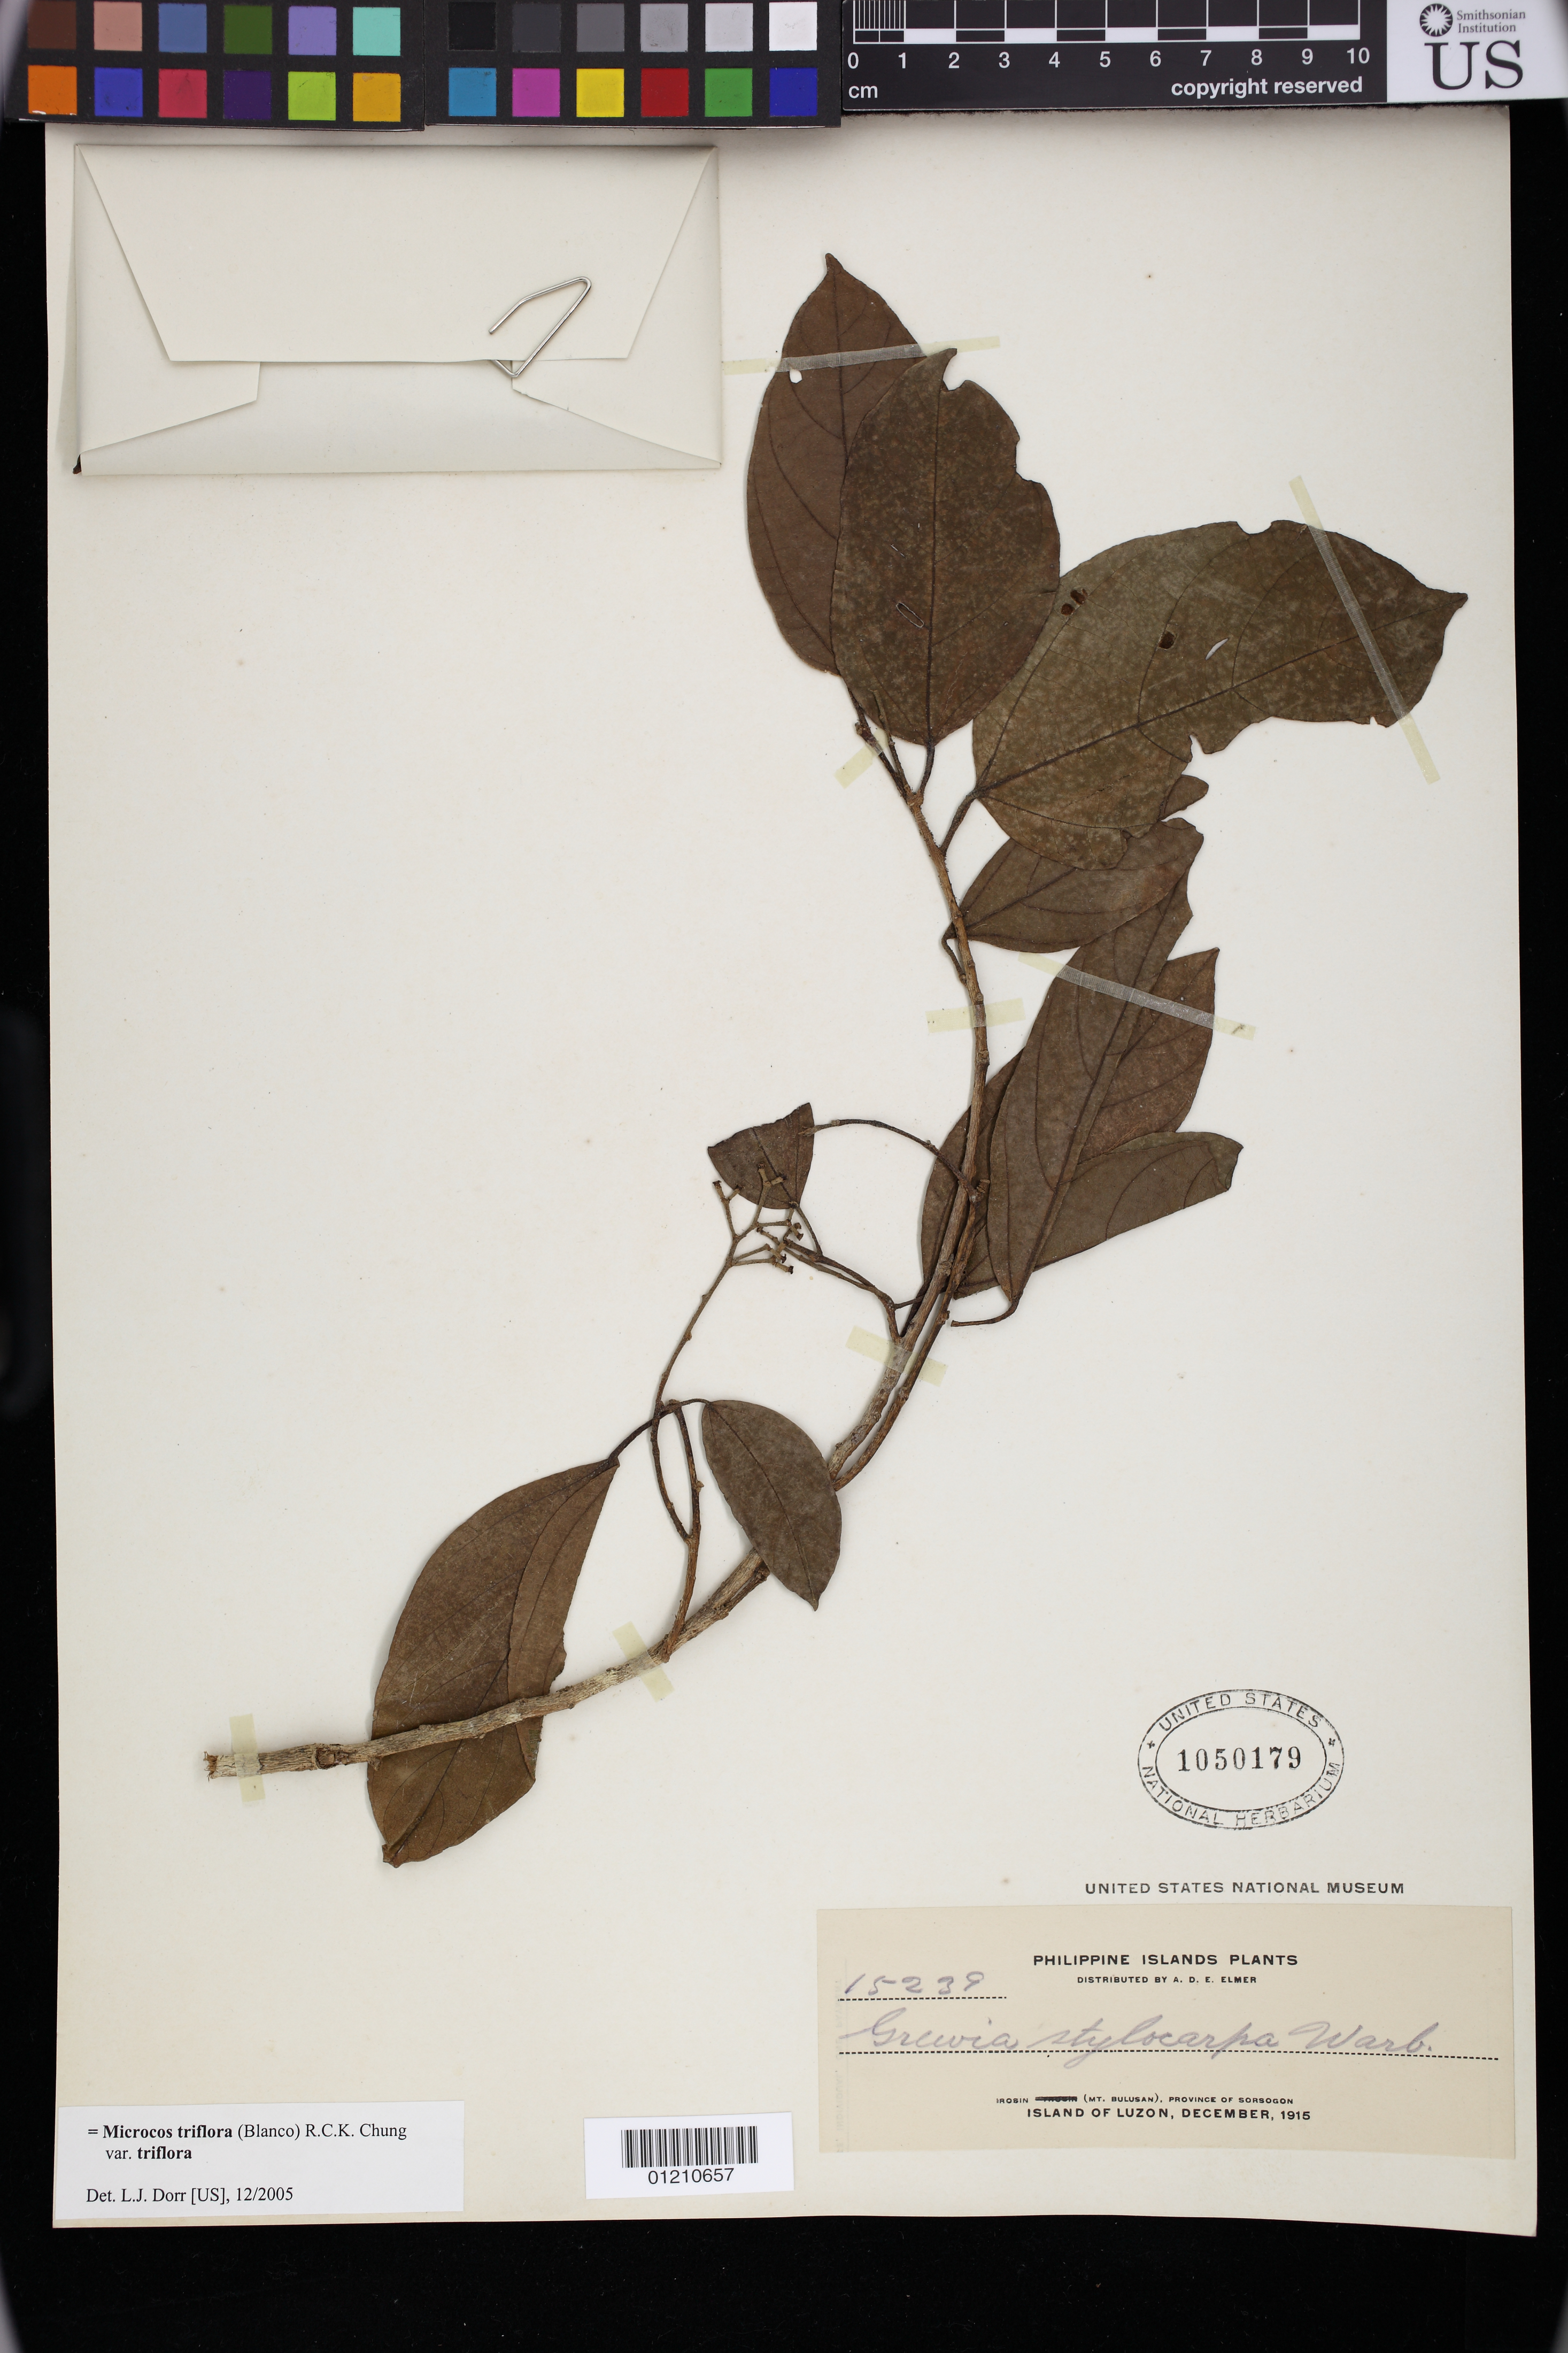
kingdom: Plantae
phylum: Tracheophyta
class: Magnoliopsida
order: Malvales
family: Malvaceae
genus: Microcos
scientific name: Microcos triflora var. triflora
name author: (Blanco) R.C.K. Chung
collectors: A. D. E. Elmer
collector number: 15239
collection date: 1915-12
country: Philippines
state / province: Bicol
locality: Irosin (Mt. Bulusan), Province of Sorsogon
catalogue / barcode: US 1050179